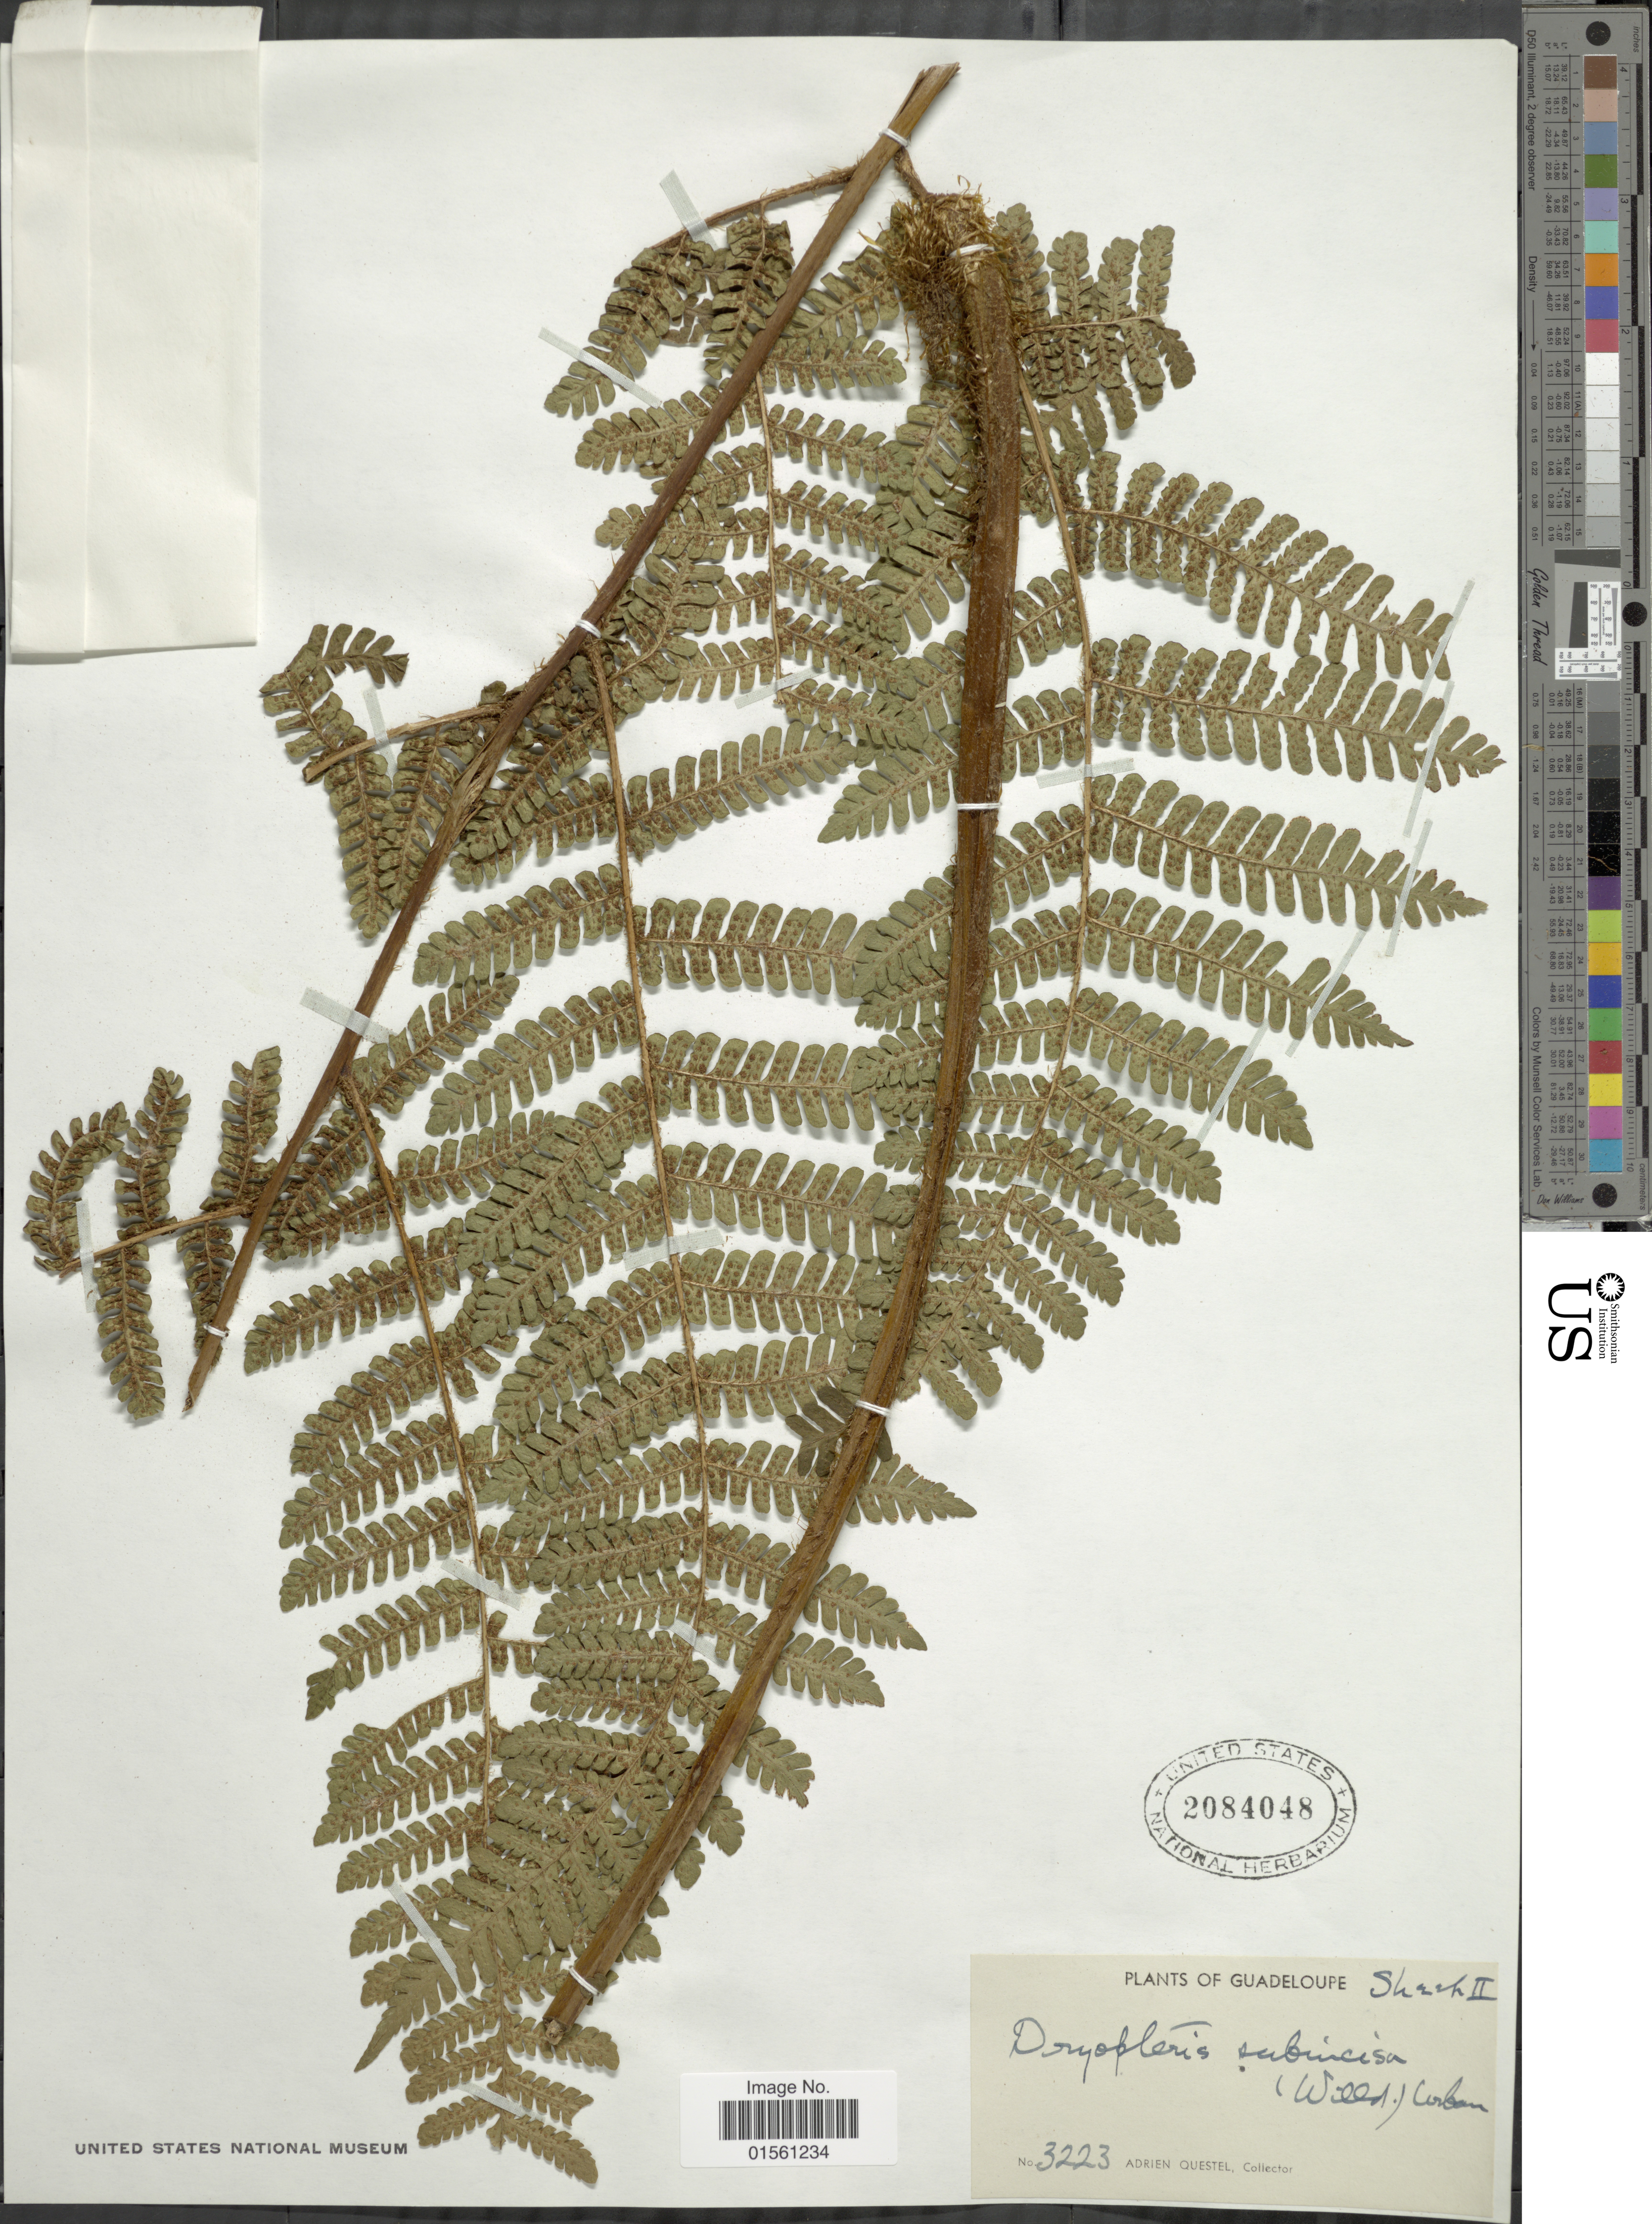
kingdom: Plantae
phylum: Tracheophyta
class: Polypodiopsida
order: Polypodiales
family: Dryopteridaceae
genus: Megalastrum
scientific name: Megalastrum subincisum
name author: (Willd.) A.R. Sm. & R.C. Moran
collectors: A. Questel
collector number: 3223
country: Guadeloupe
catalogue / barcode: US 2084048